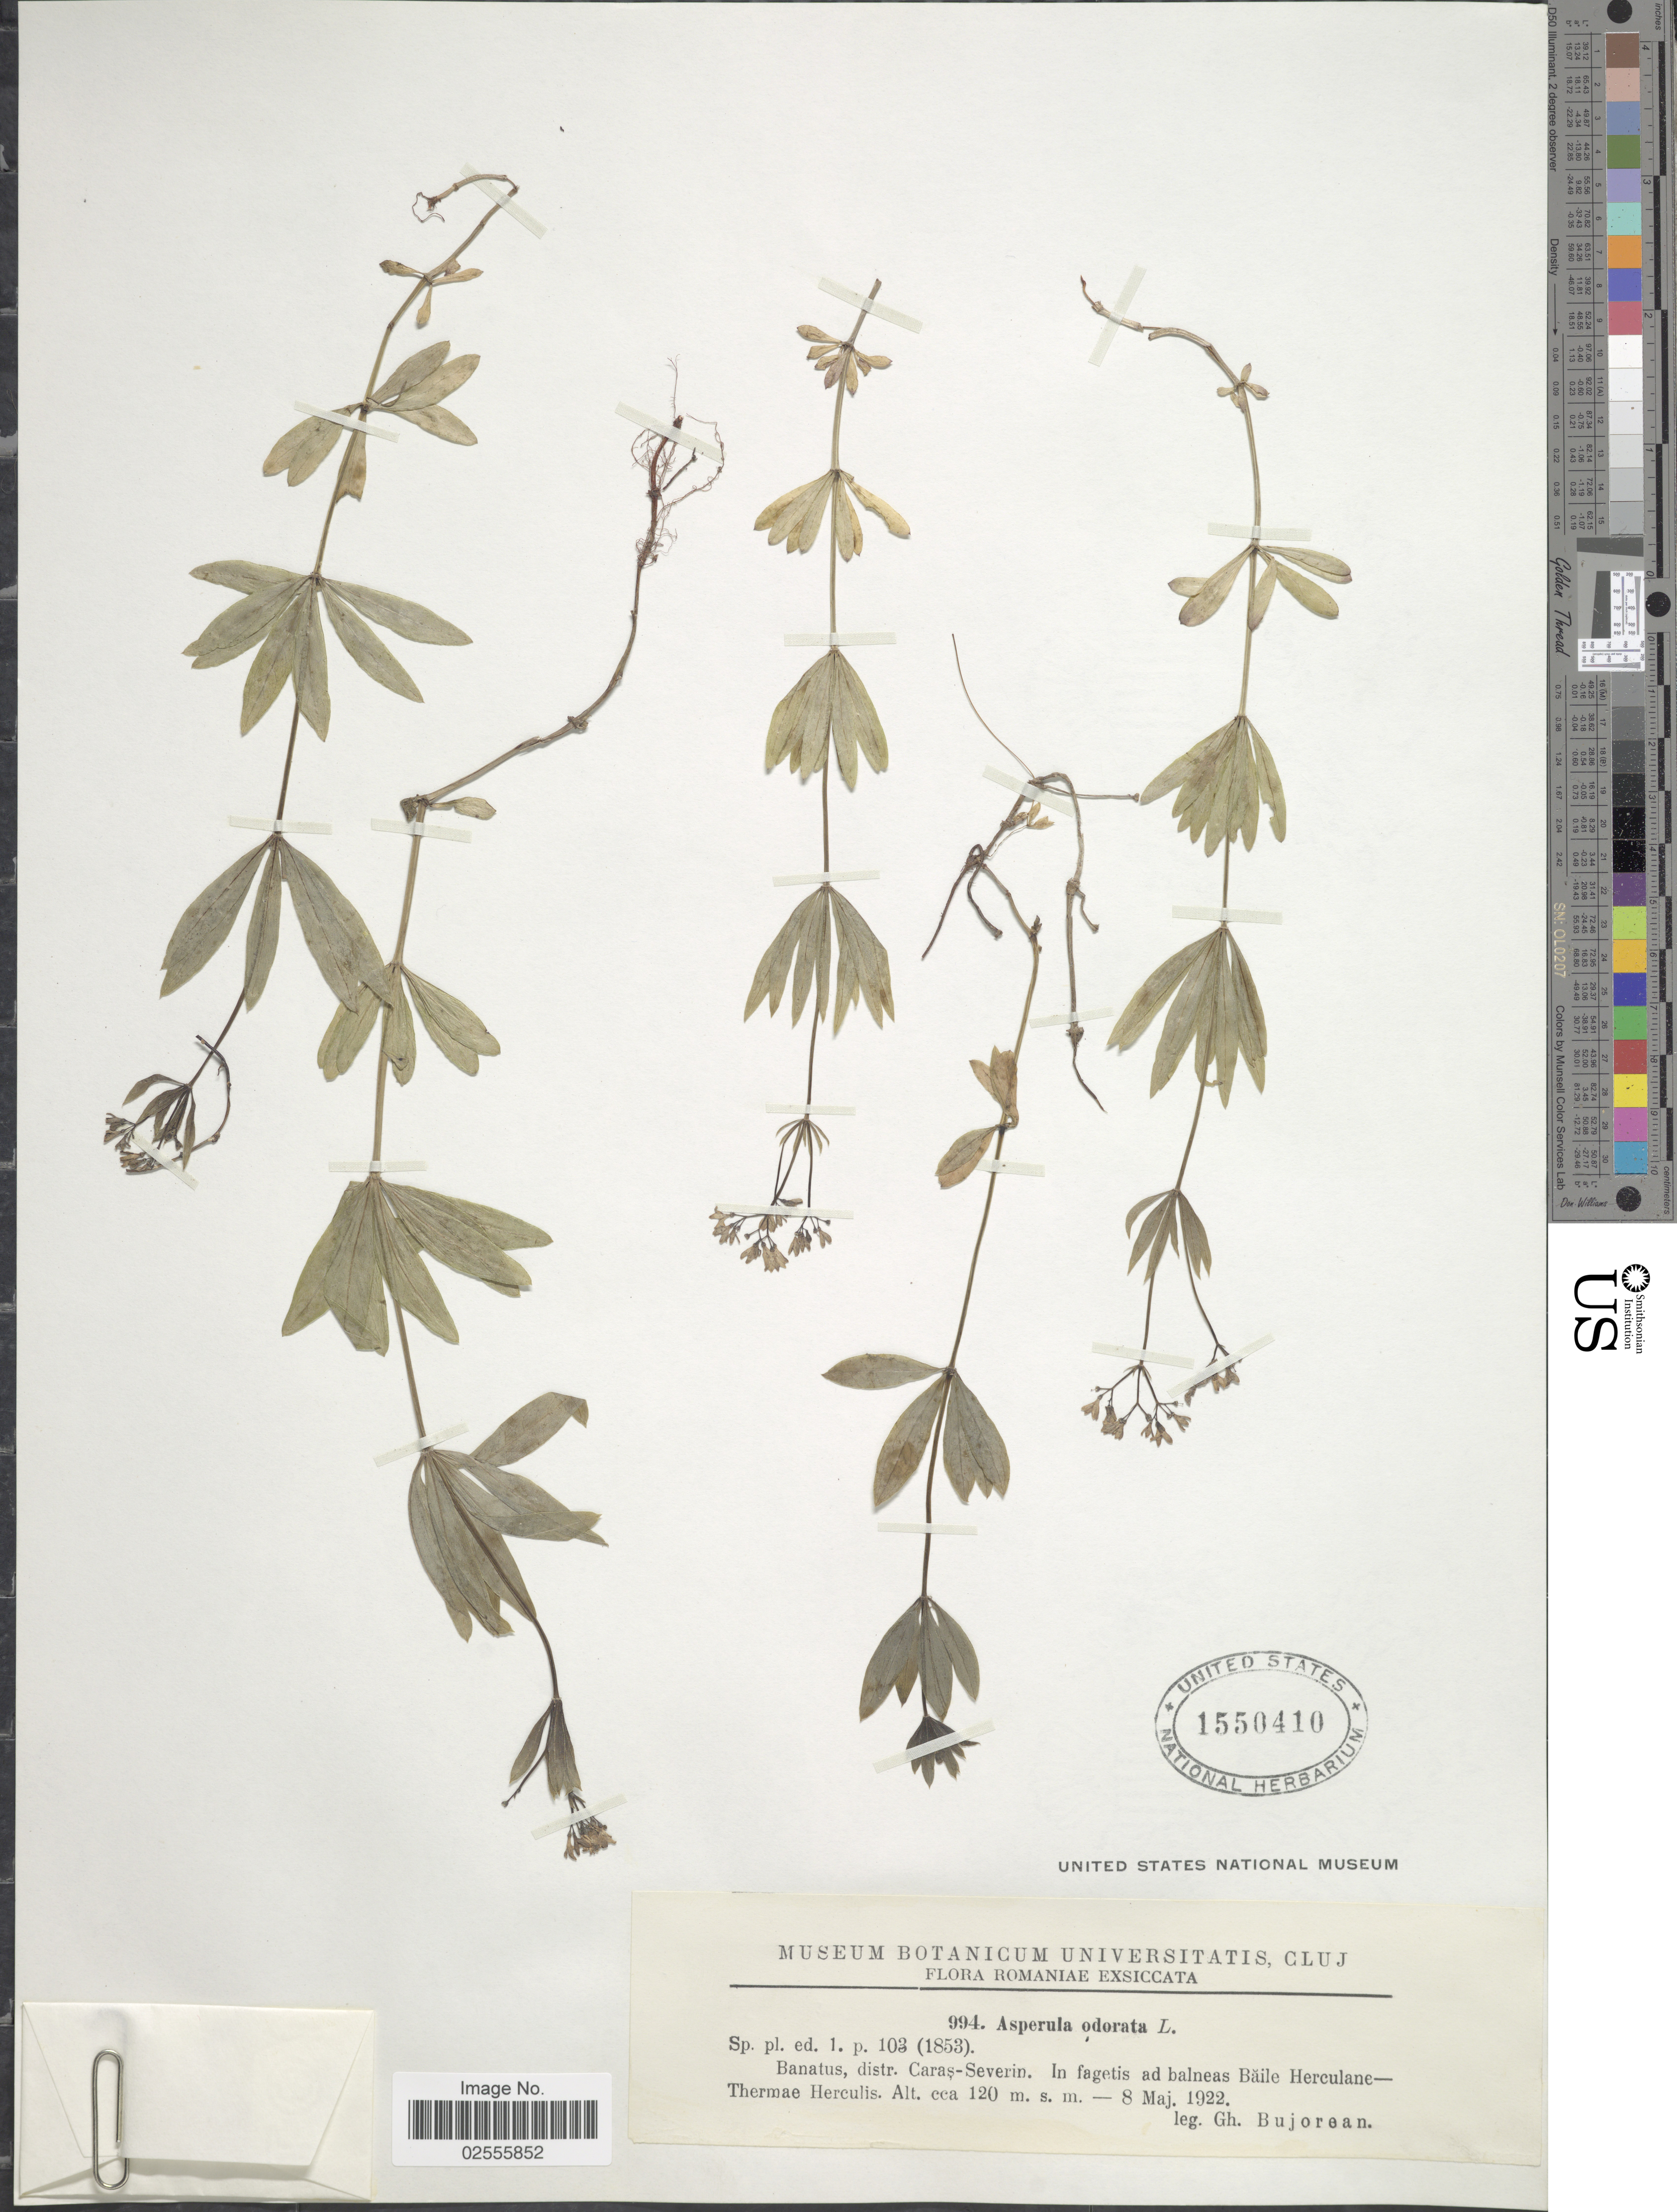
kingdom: Plantae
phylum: Tracheophyta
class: Magnoliopsida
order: Gentianales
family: Rubiaceae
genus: Asperula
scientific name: Asperula odorata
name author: L.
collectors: G. Bujorean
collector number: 994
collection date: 1922-05-08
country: Romania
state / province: Caras-Severin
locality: Romaniae, Banatus, in fagetis ad balneas Baile Herculanae-Thermae Herculis.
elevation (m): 120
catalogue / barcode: US 1550410